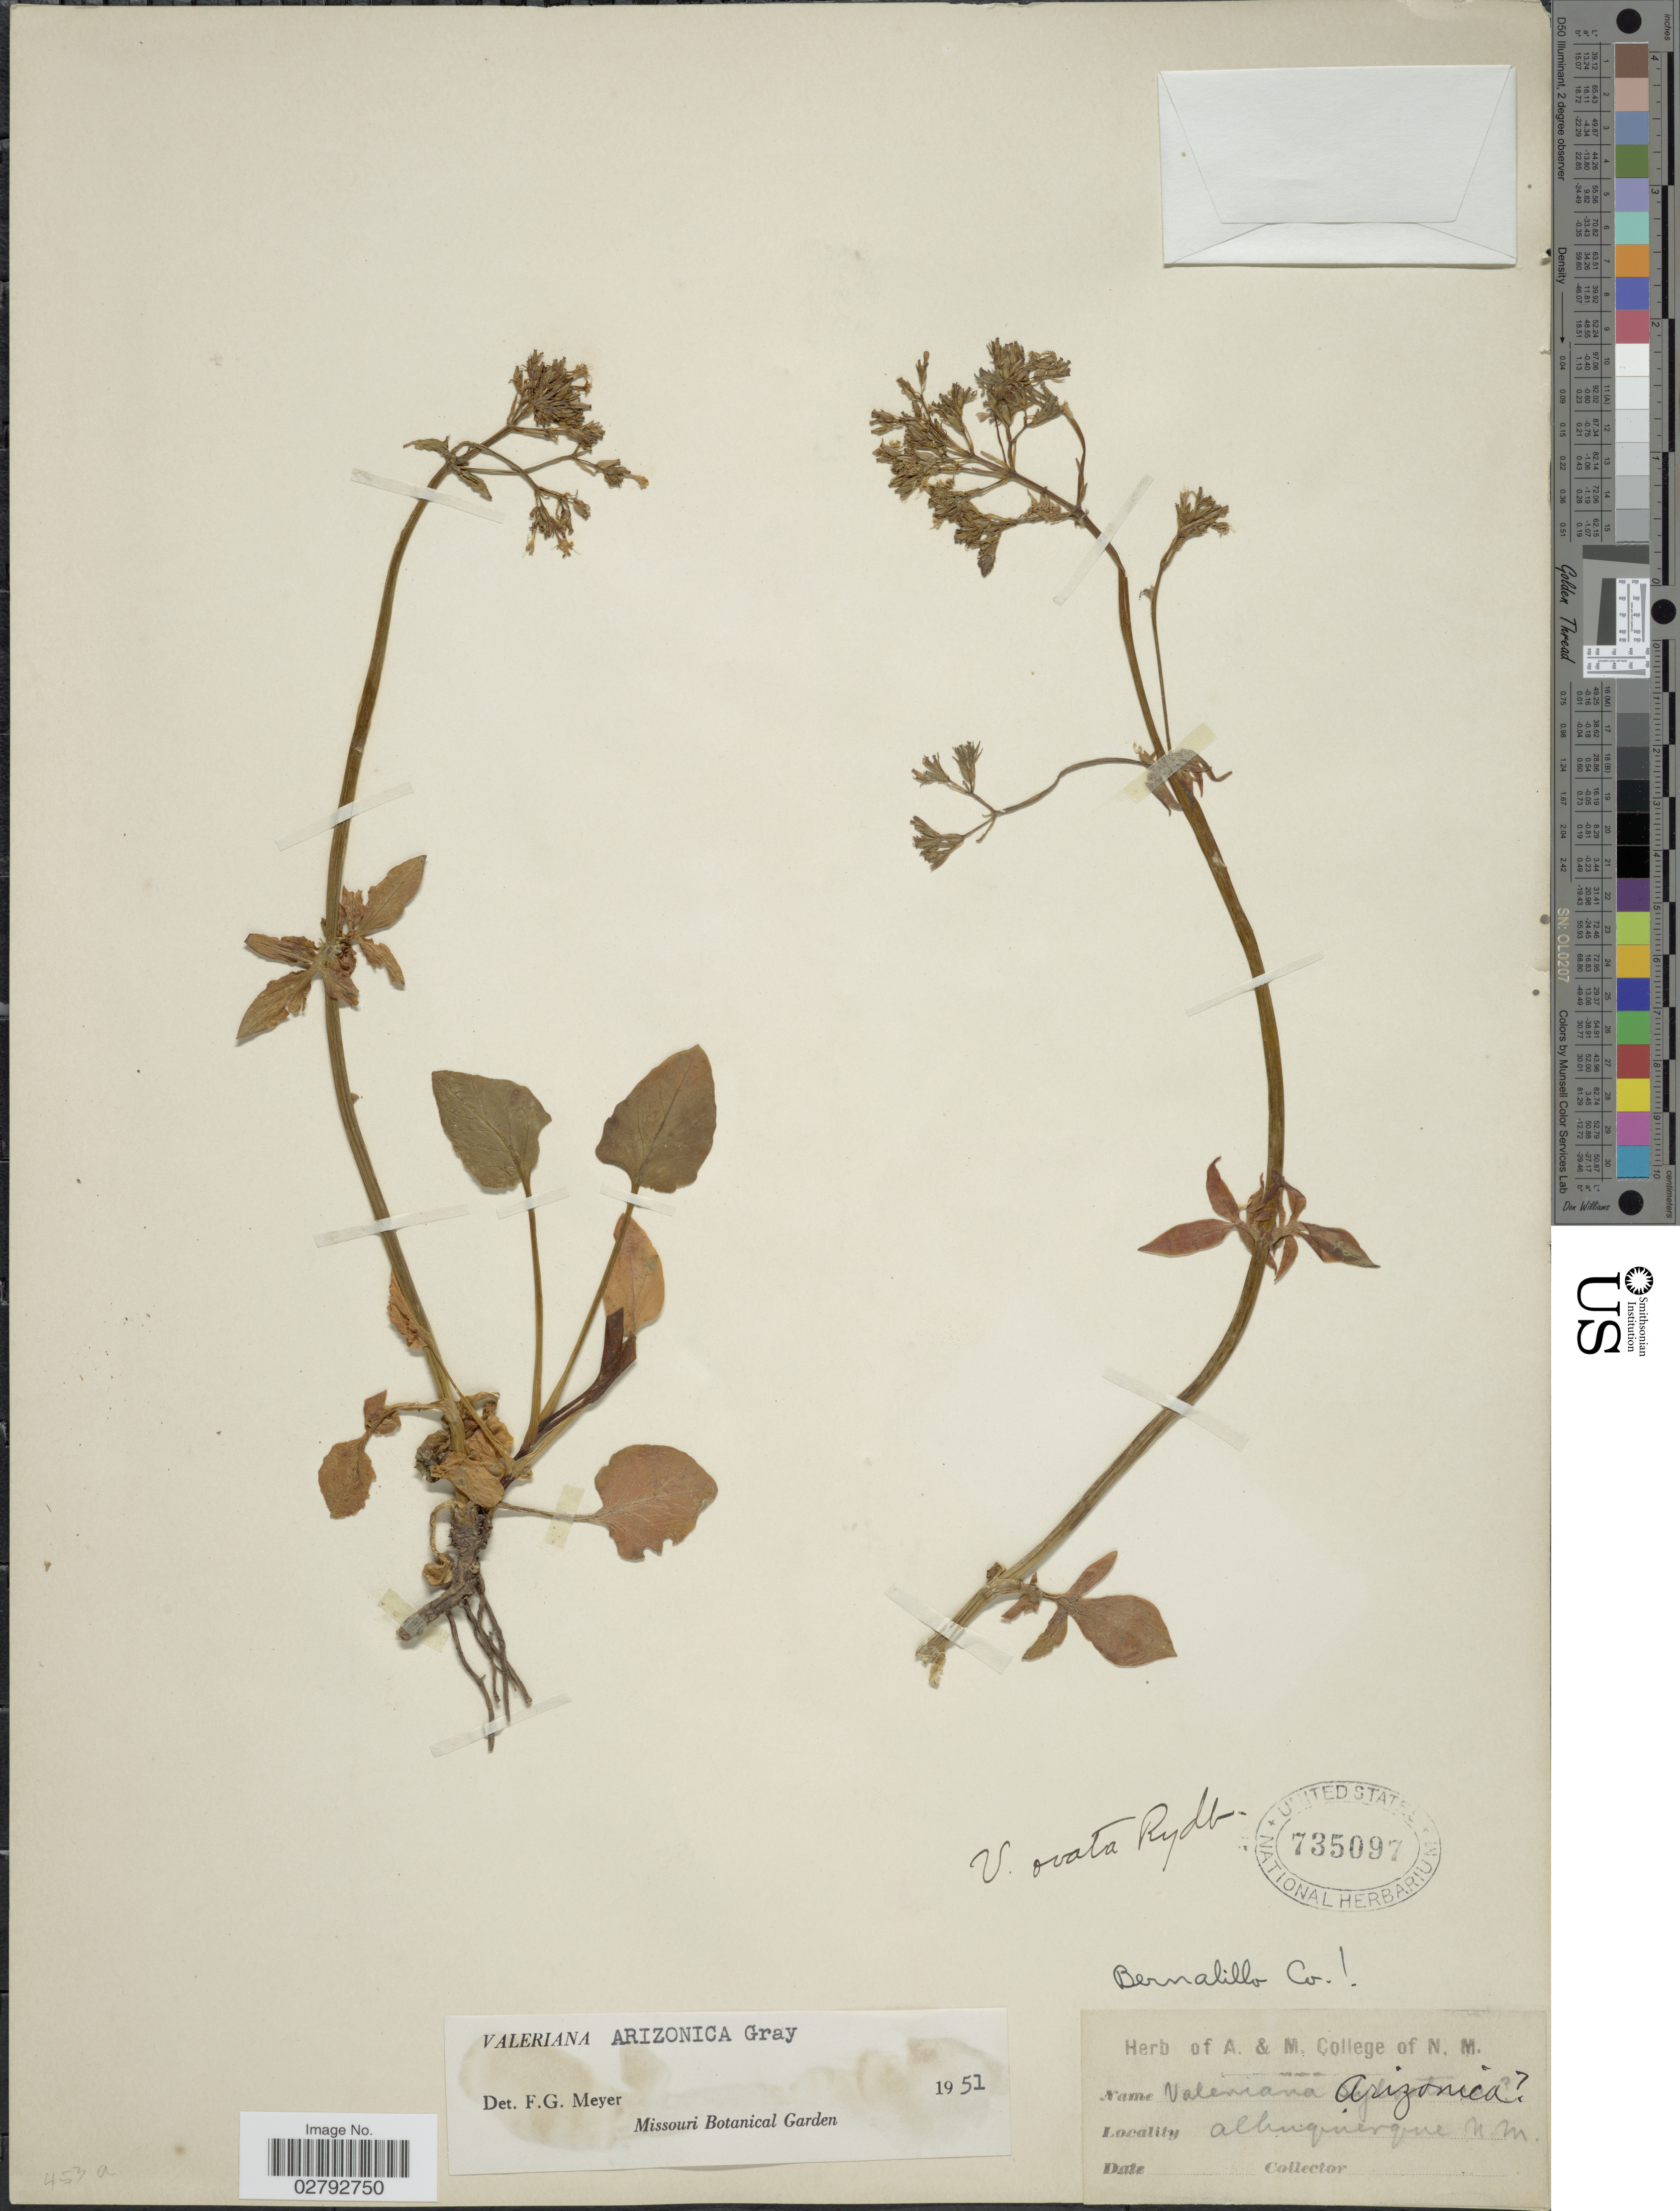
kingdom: Plantae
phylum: Tracheophyta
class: Magnoliopsida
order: Dipsacales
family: Caprifoliaceae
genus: Valeriana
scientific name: Valeriana arizonica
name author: A. Gray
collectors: Ex herb. A. & M. College of N. M.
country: United States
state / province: New Mexico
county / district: Bernalillo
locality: Albuquerque, Bernalillo Co.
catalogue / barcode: US 735097